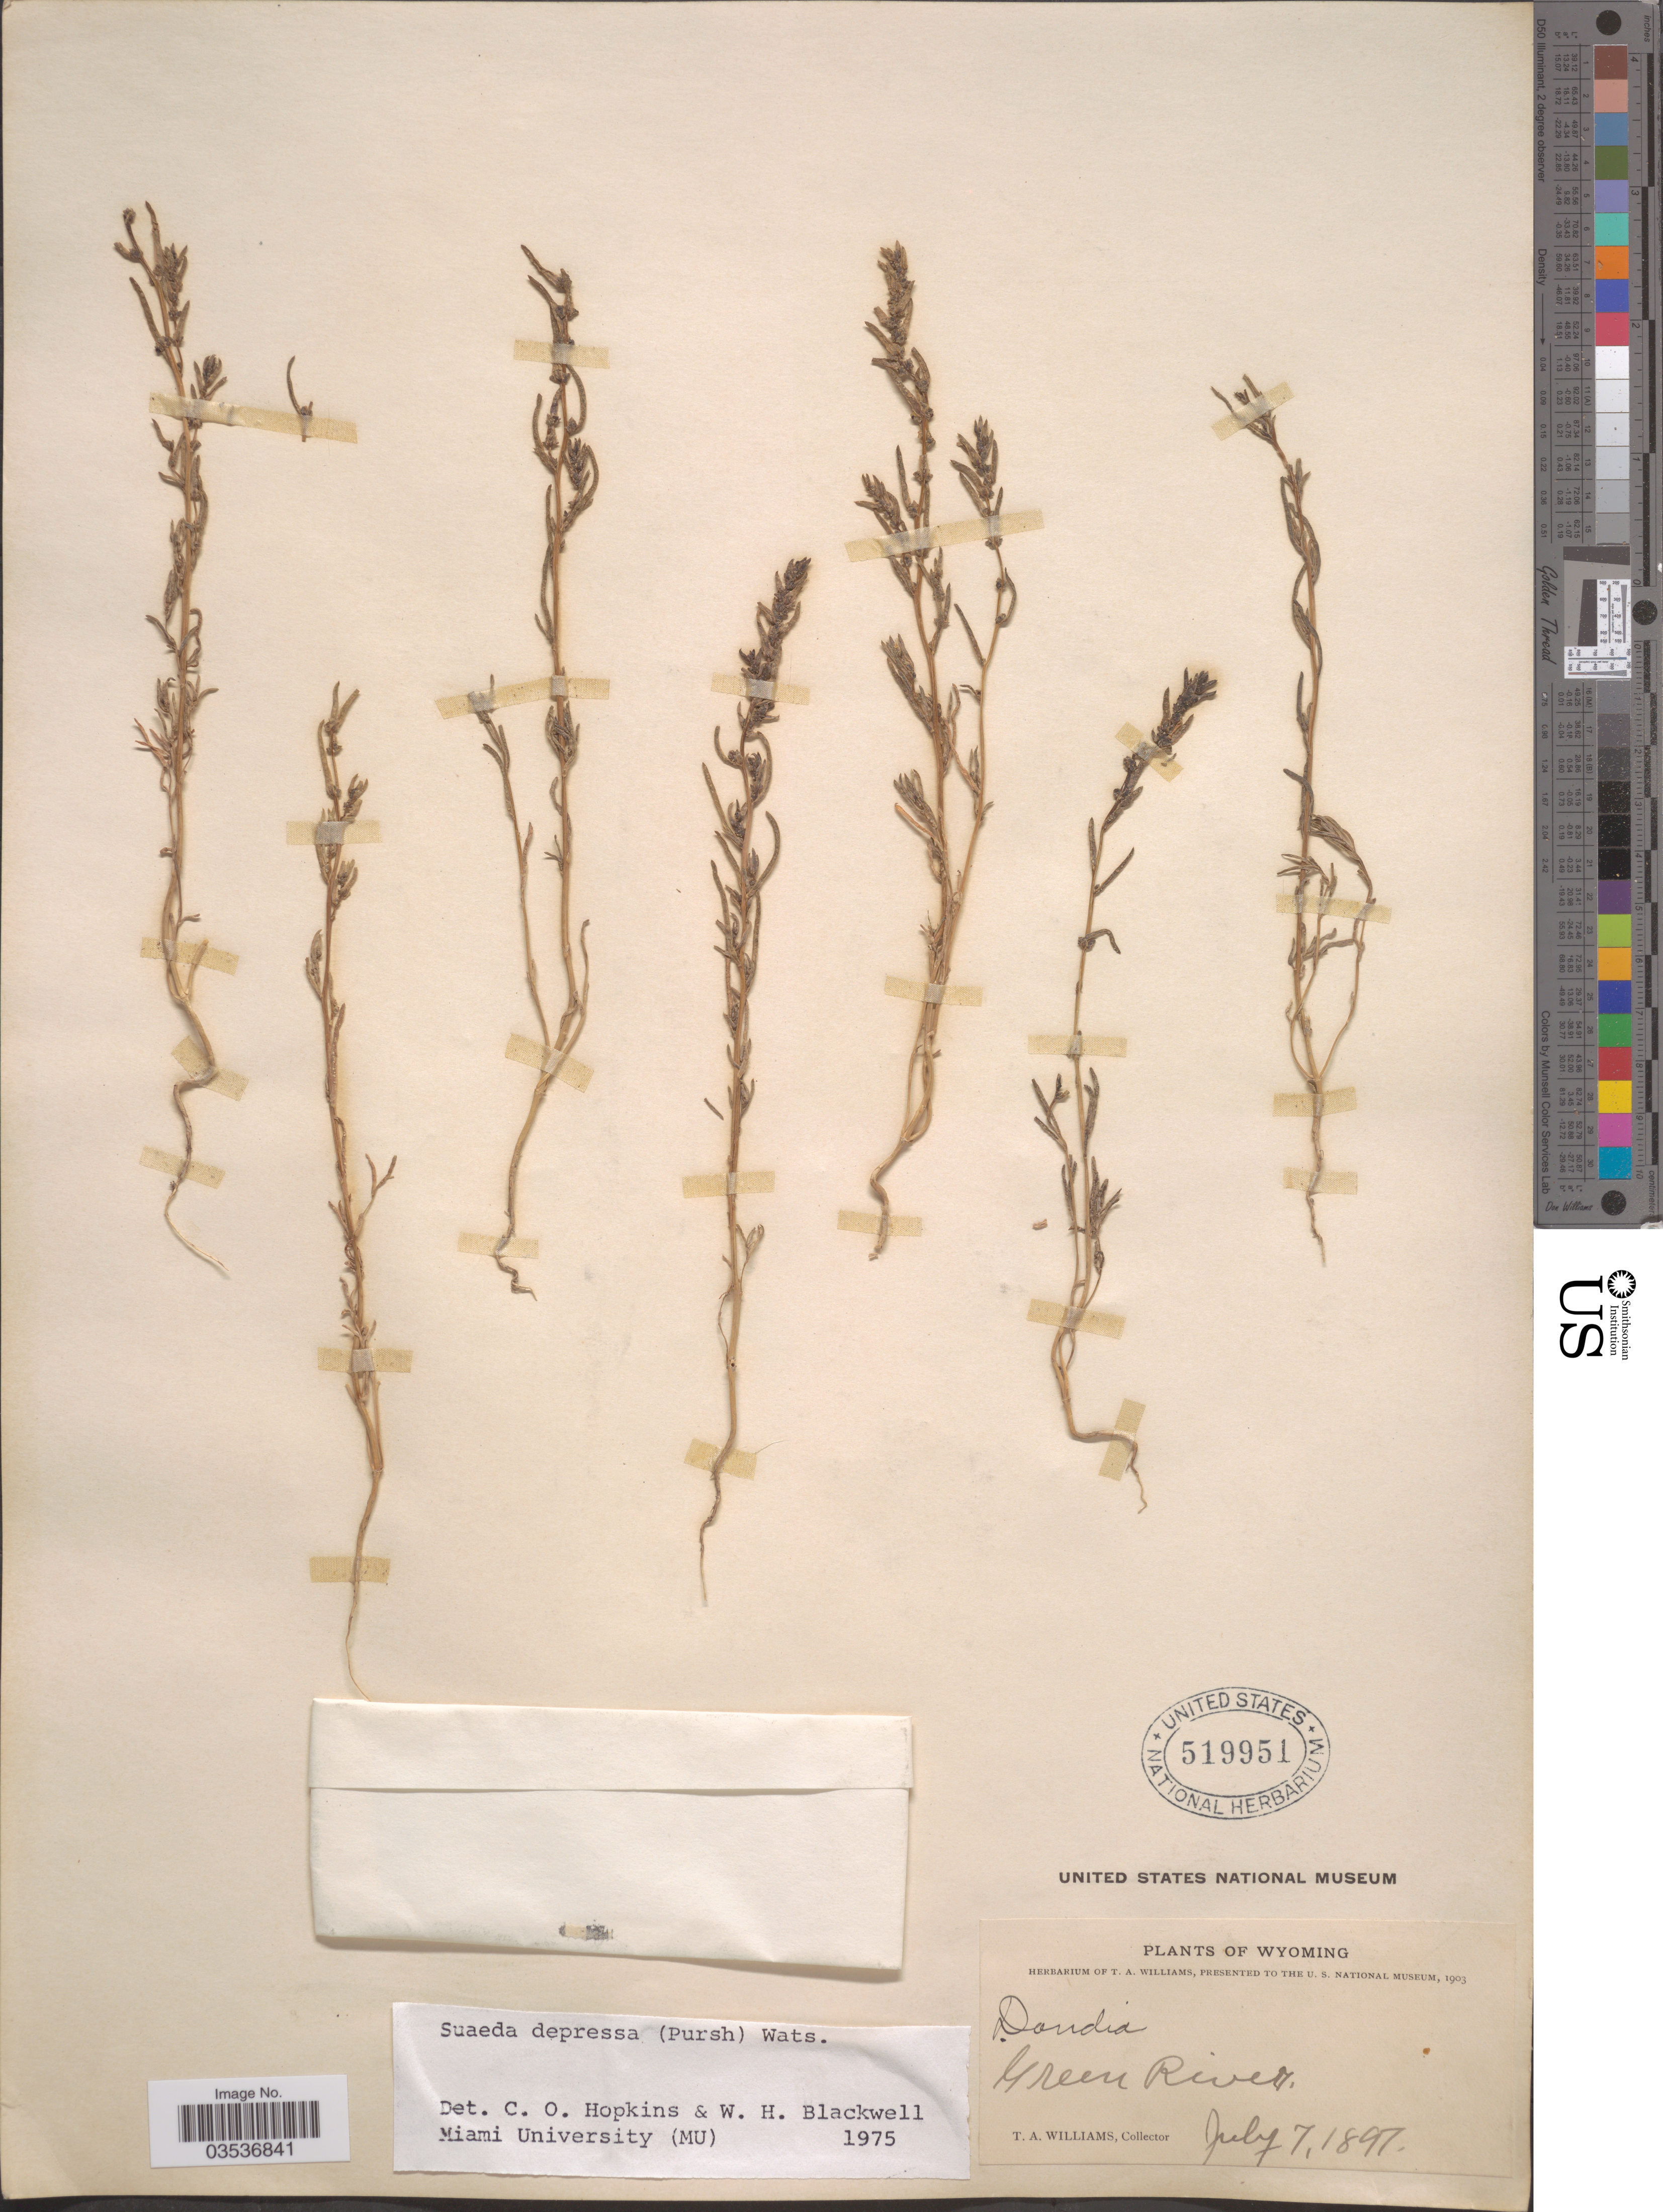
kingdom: Plantae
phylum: Tracheophyta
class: Magnoliopsida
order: Caryophyllales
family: Amaranthaceae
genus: Suaeda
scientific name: Suaeda depressa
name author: (Pursh) S. Watson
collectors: T. Williams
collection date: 1897-07-07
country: United States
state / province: Wyoming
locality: Green River.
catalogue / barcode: US 519951